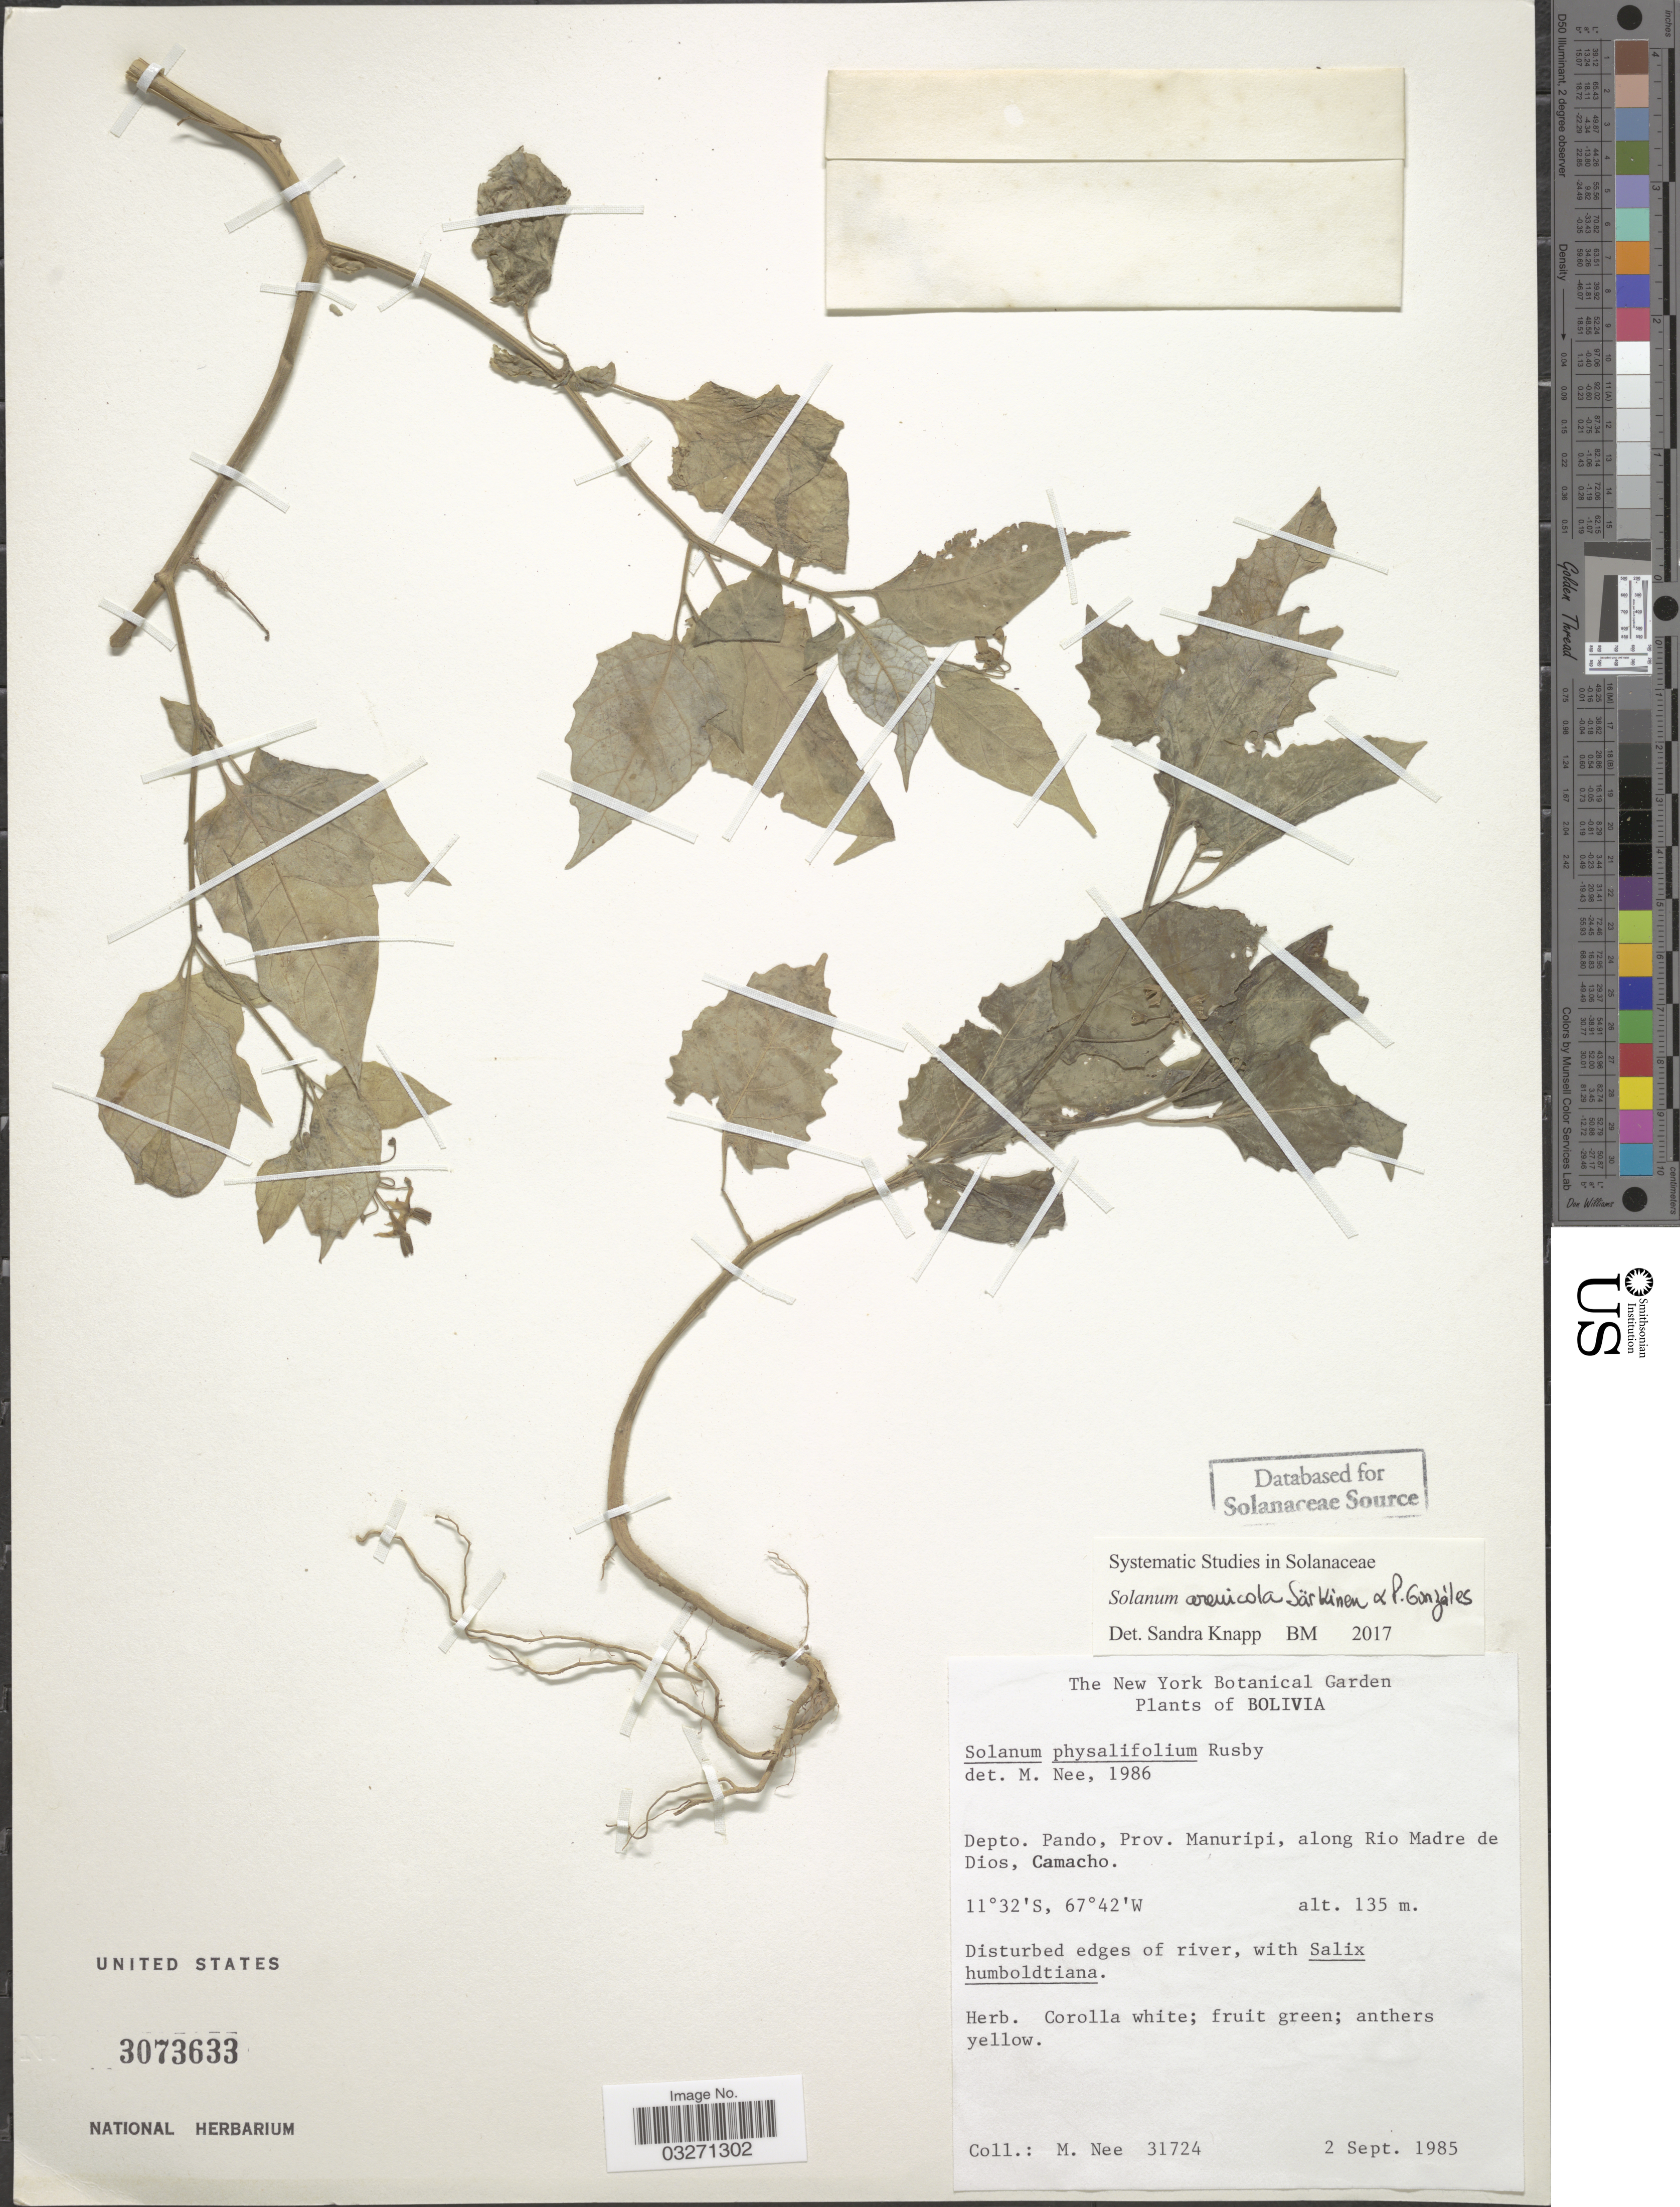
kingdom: Plantae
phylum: Tracheophyta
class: Magnoliopsida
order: Solanales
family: Solanaceae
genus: Solanum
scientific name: Solanum arenicola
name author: Särkinen & P. Gonzáles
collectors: M. Nee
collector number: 31724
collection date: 1985-09-02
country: Bolivia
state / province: Pando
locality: Depto. Pando, Prov. Manuripi, along Rio Madre de Dios, Camacho.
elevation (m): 135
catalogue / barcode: US 3073633